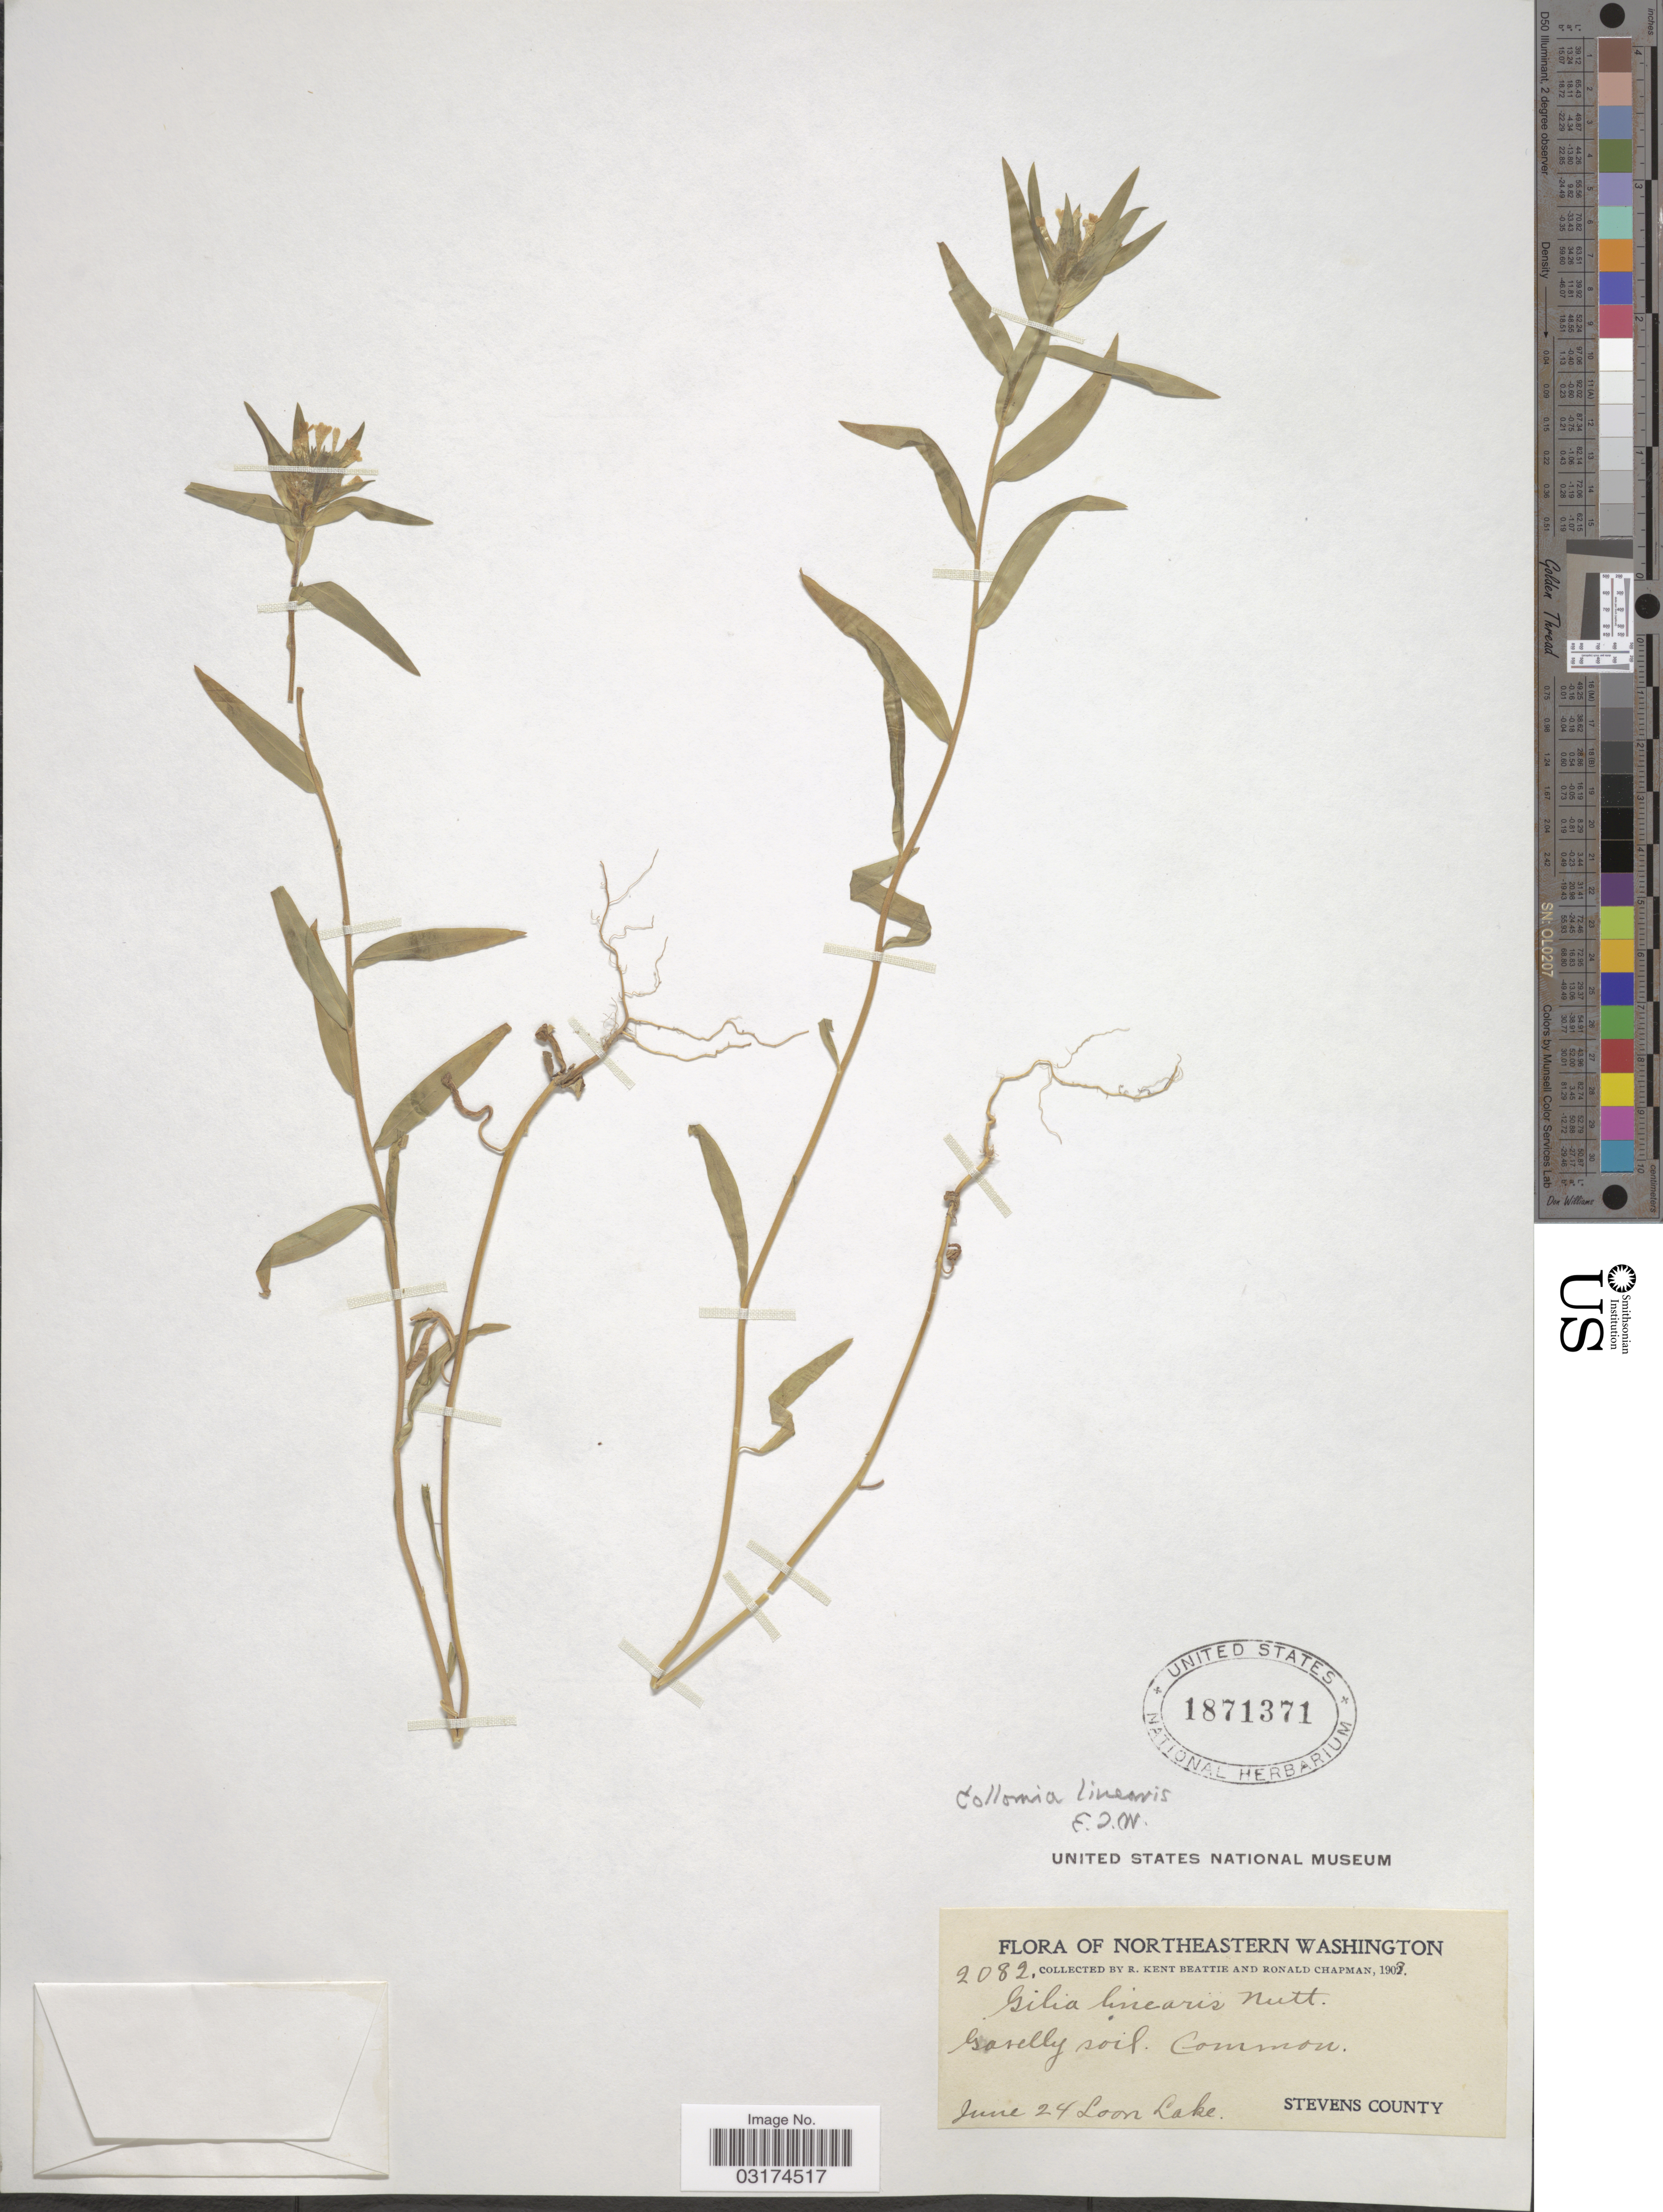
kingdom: Plantae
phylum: Tracheophyta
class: Magnoliopsida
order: Ericales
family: Polemoniaceae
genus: Collomia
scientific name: Collomia linearis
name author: Nutt.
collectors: R. K. Beattie & R. Chapman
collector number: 2082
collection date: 1903-06-24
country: United States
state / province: Washington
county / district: Stevens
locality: Loon Lake. Stevens County. Northeastern Washington.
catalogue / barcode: US 1871371